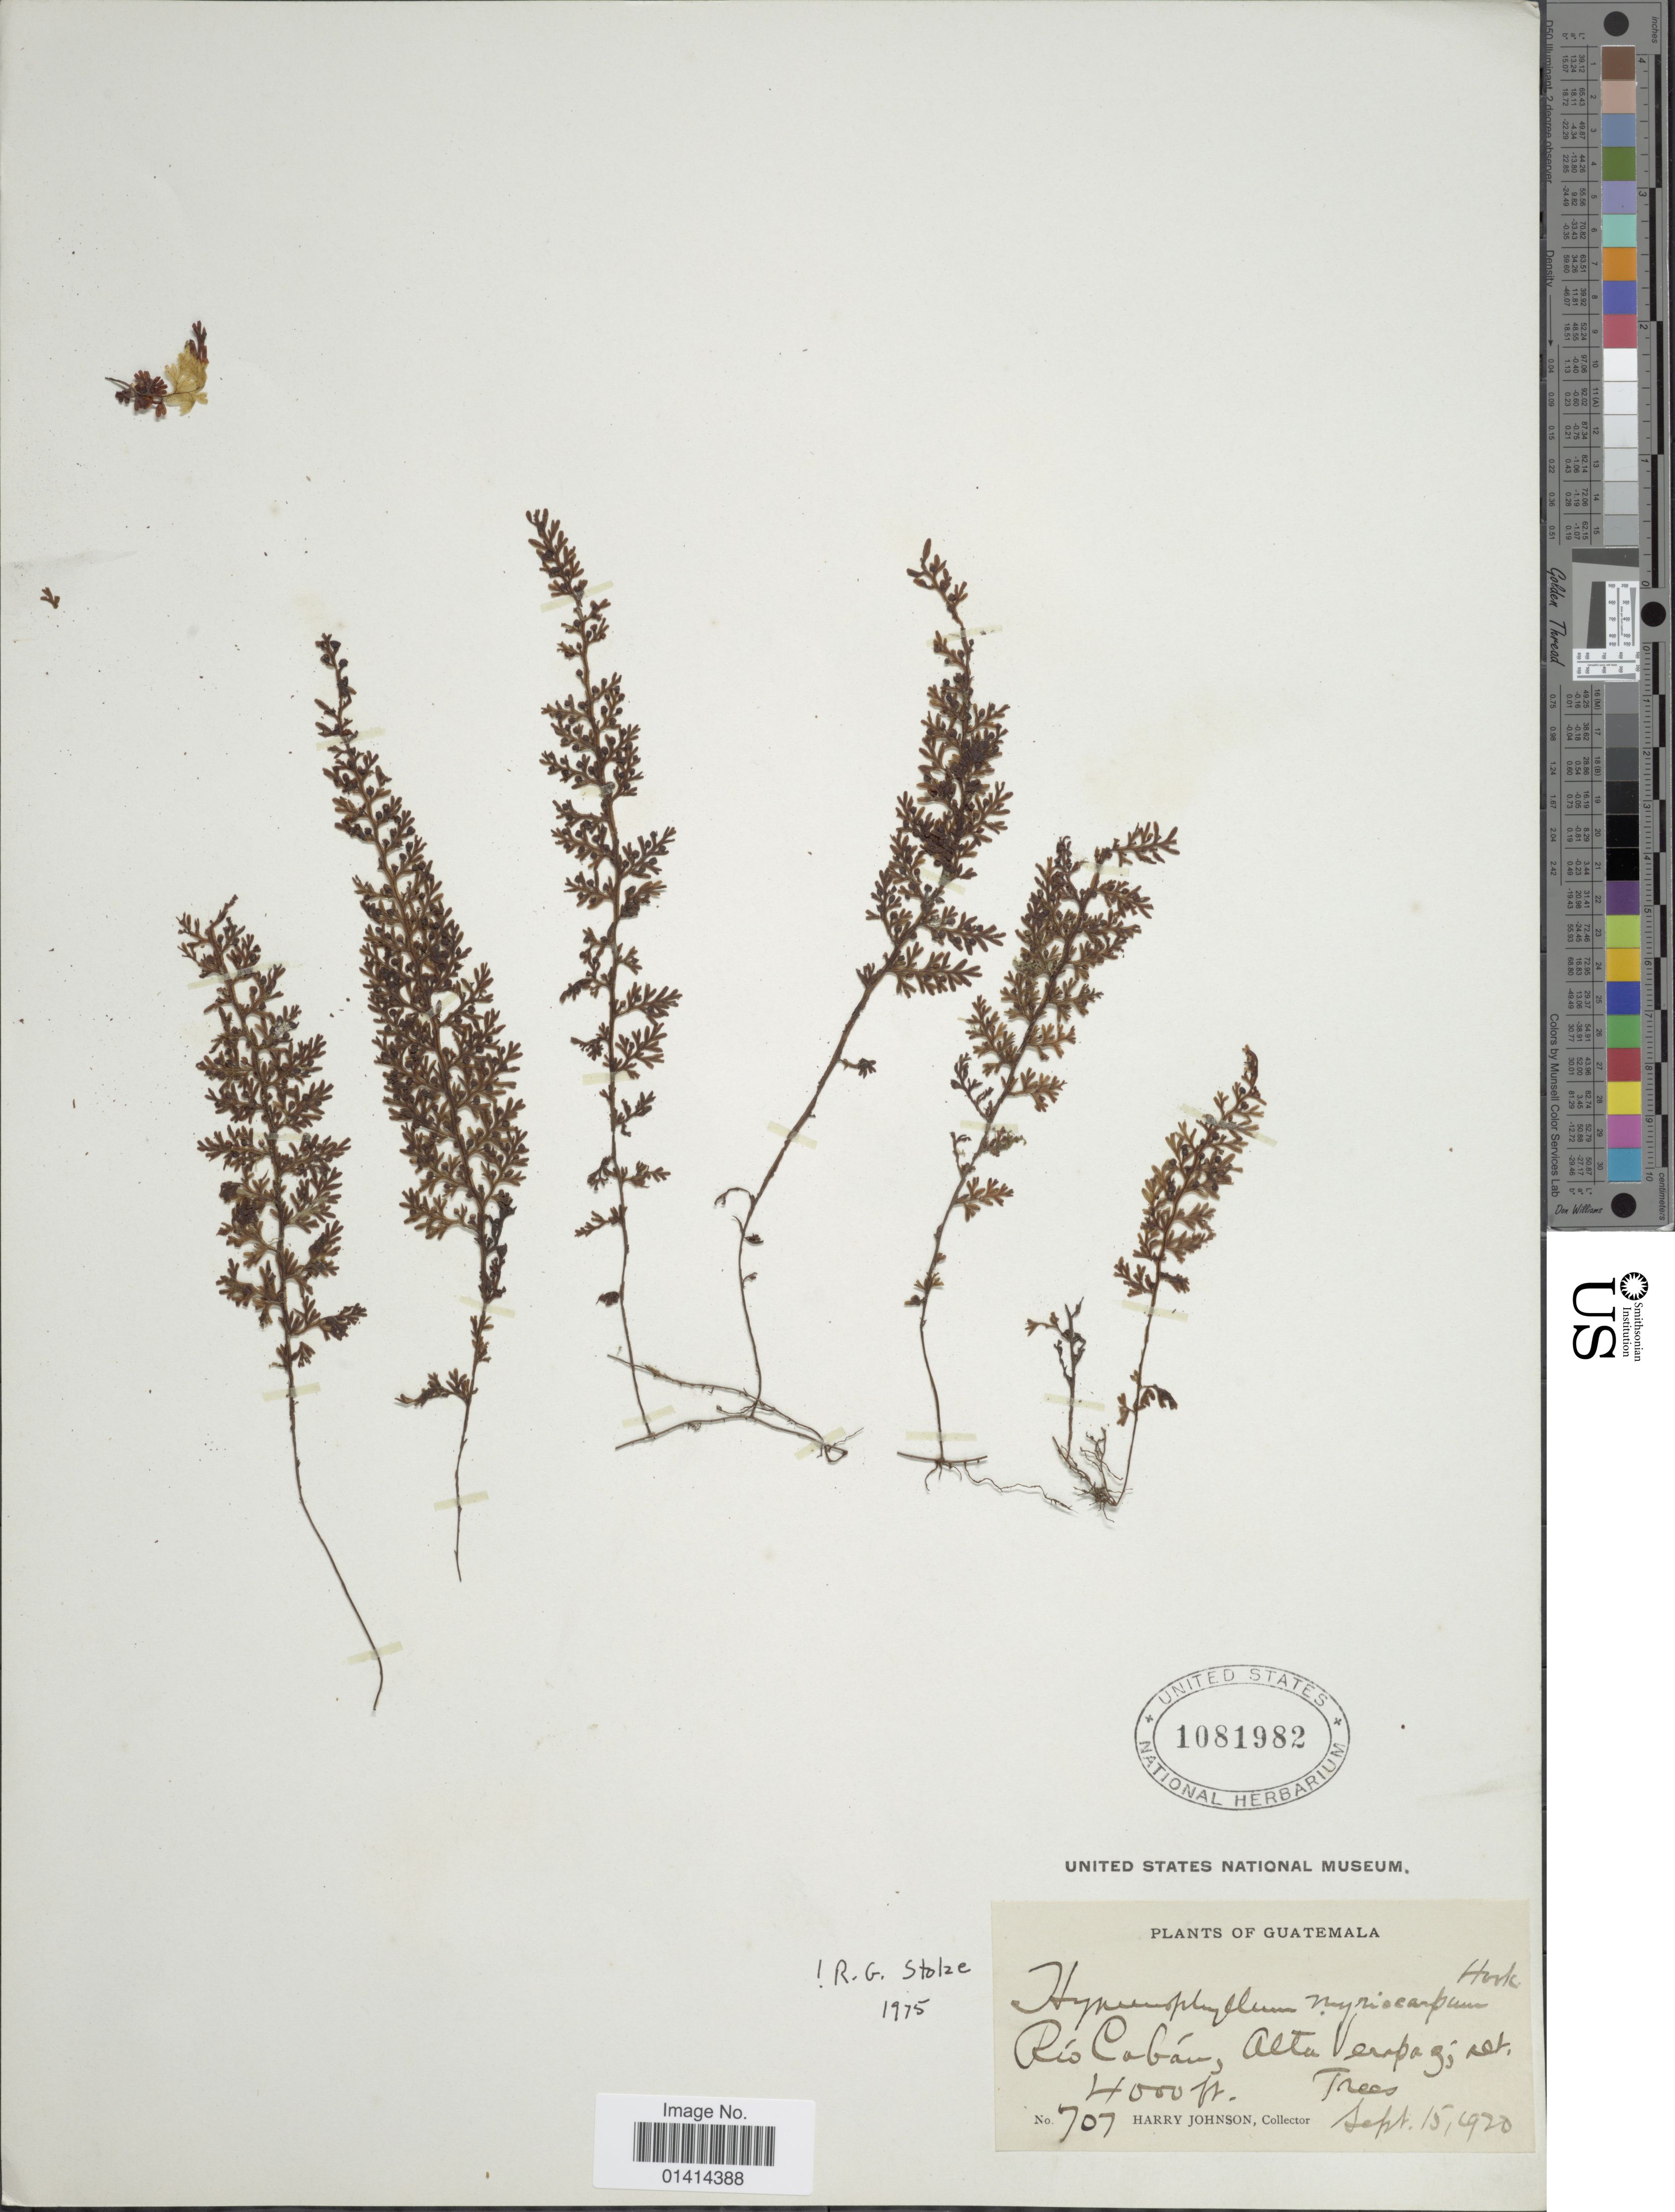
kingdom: Plantae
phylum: Tracheophyta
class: Polypodiopsida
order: Hymenophyllales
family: Hymenophyllaceae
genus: Hymenophyllum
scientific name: Hymenophyllum myriocarpum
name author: Hook.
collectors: H. Johnson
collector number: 707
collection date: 1920-09-15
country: Guatemala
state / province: Alta Verapaz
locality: Río Cobán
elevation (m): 1219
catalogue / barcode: US 1081982